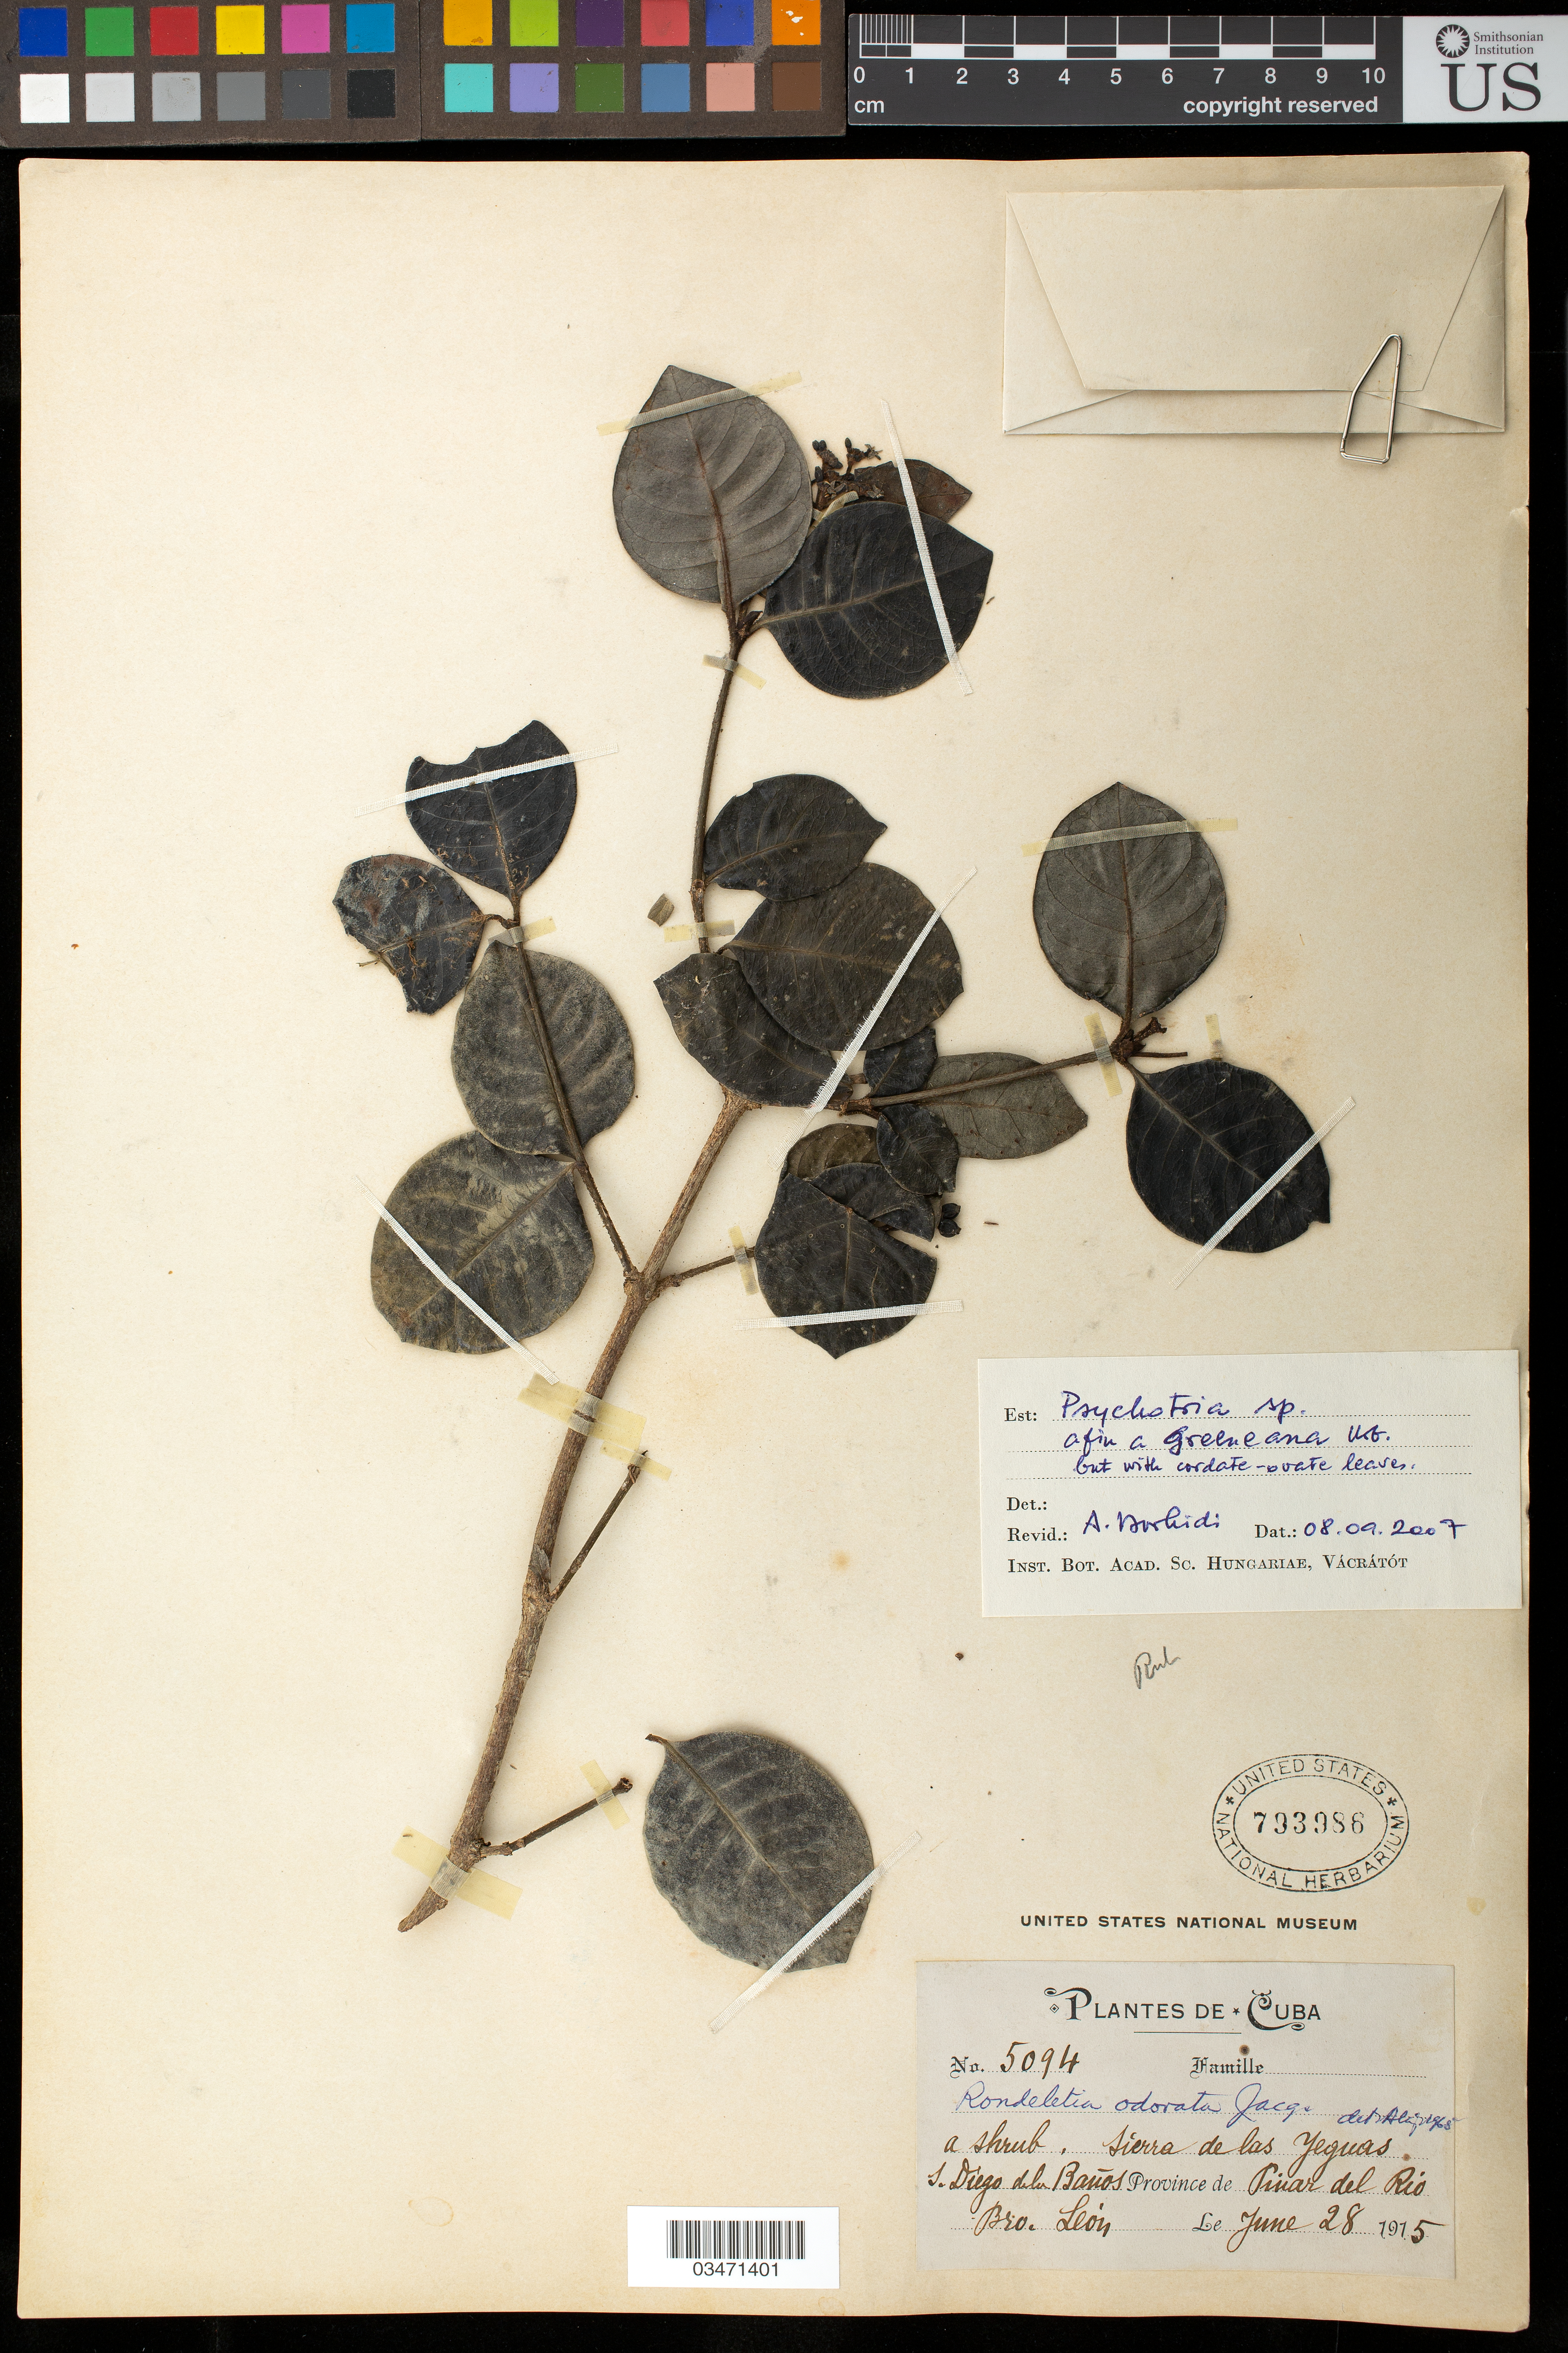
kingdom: Plantae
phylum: Tracheophyta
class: Magnoliopsida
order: Gentianales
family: Rubiaceae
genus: Psychotria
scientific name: Psychotria sp.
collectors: Bro. León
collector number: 5094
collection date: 1915-06-28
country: Cuba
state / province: Pinar del Rio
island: Cuba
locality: San Diego de los Baños, Sierra de las Yeguas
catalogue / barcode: US 793986